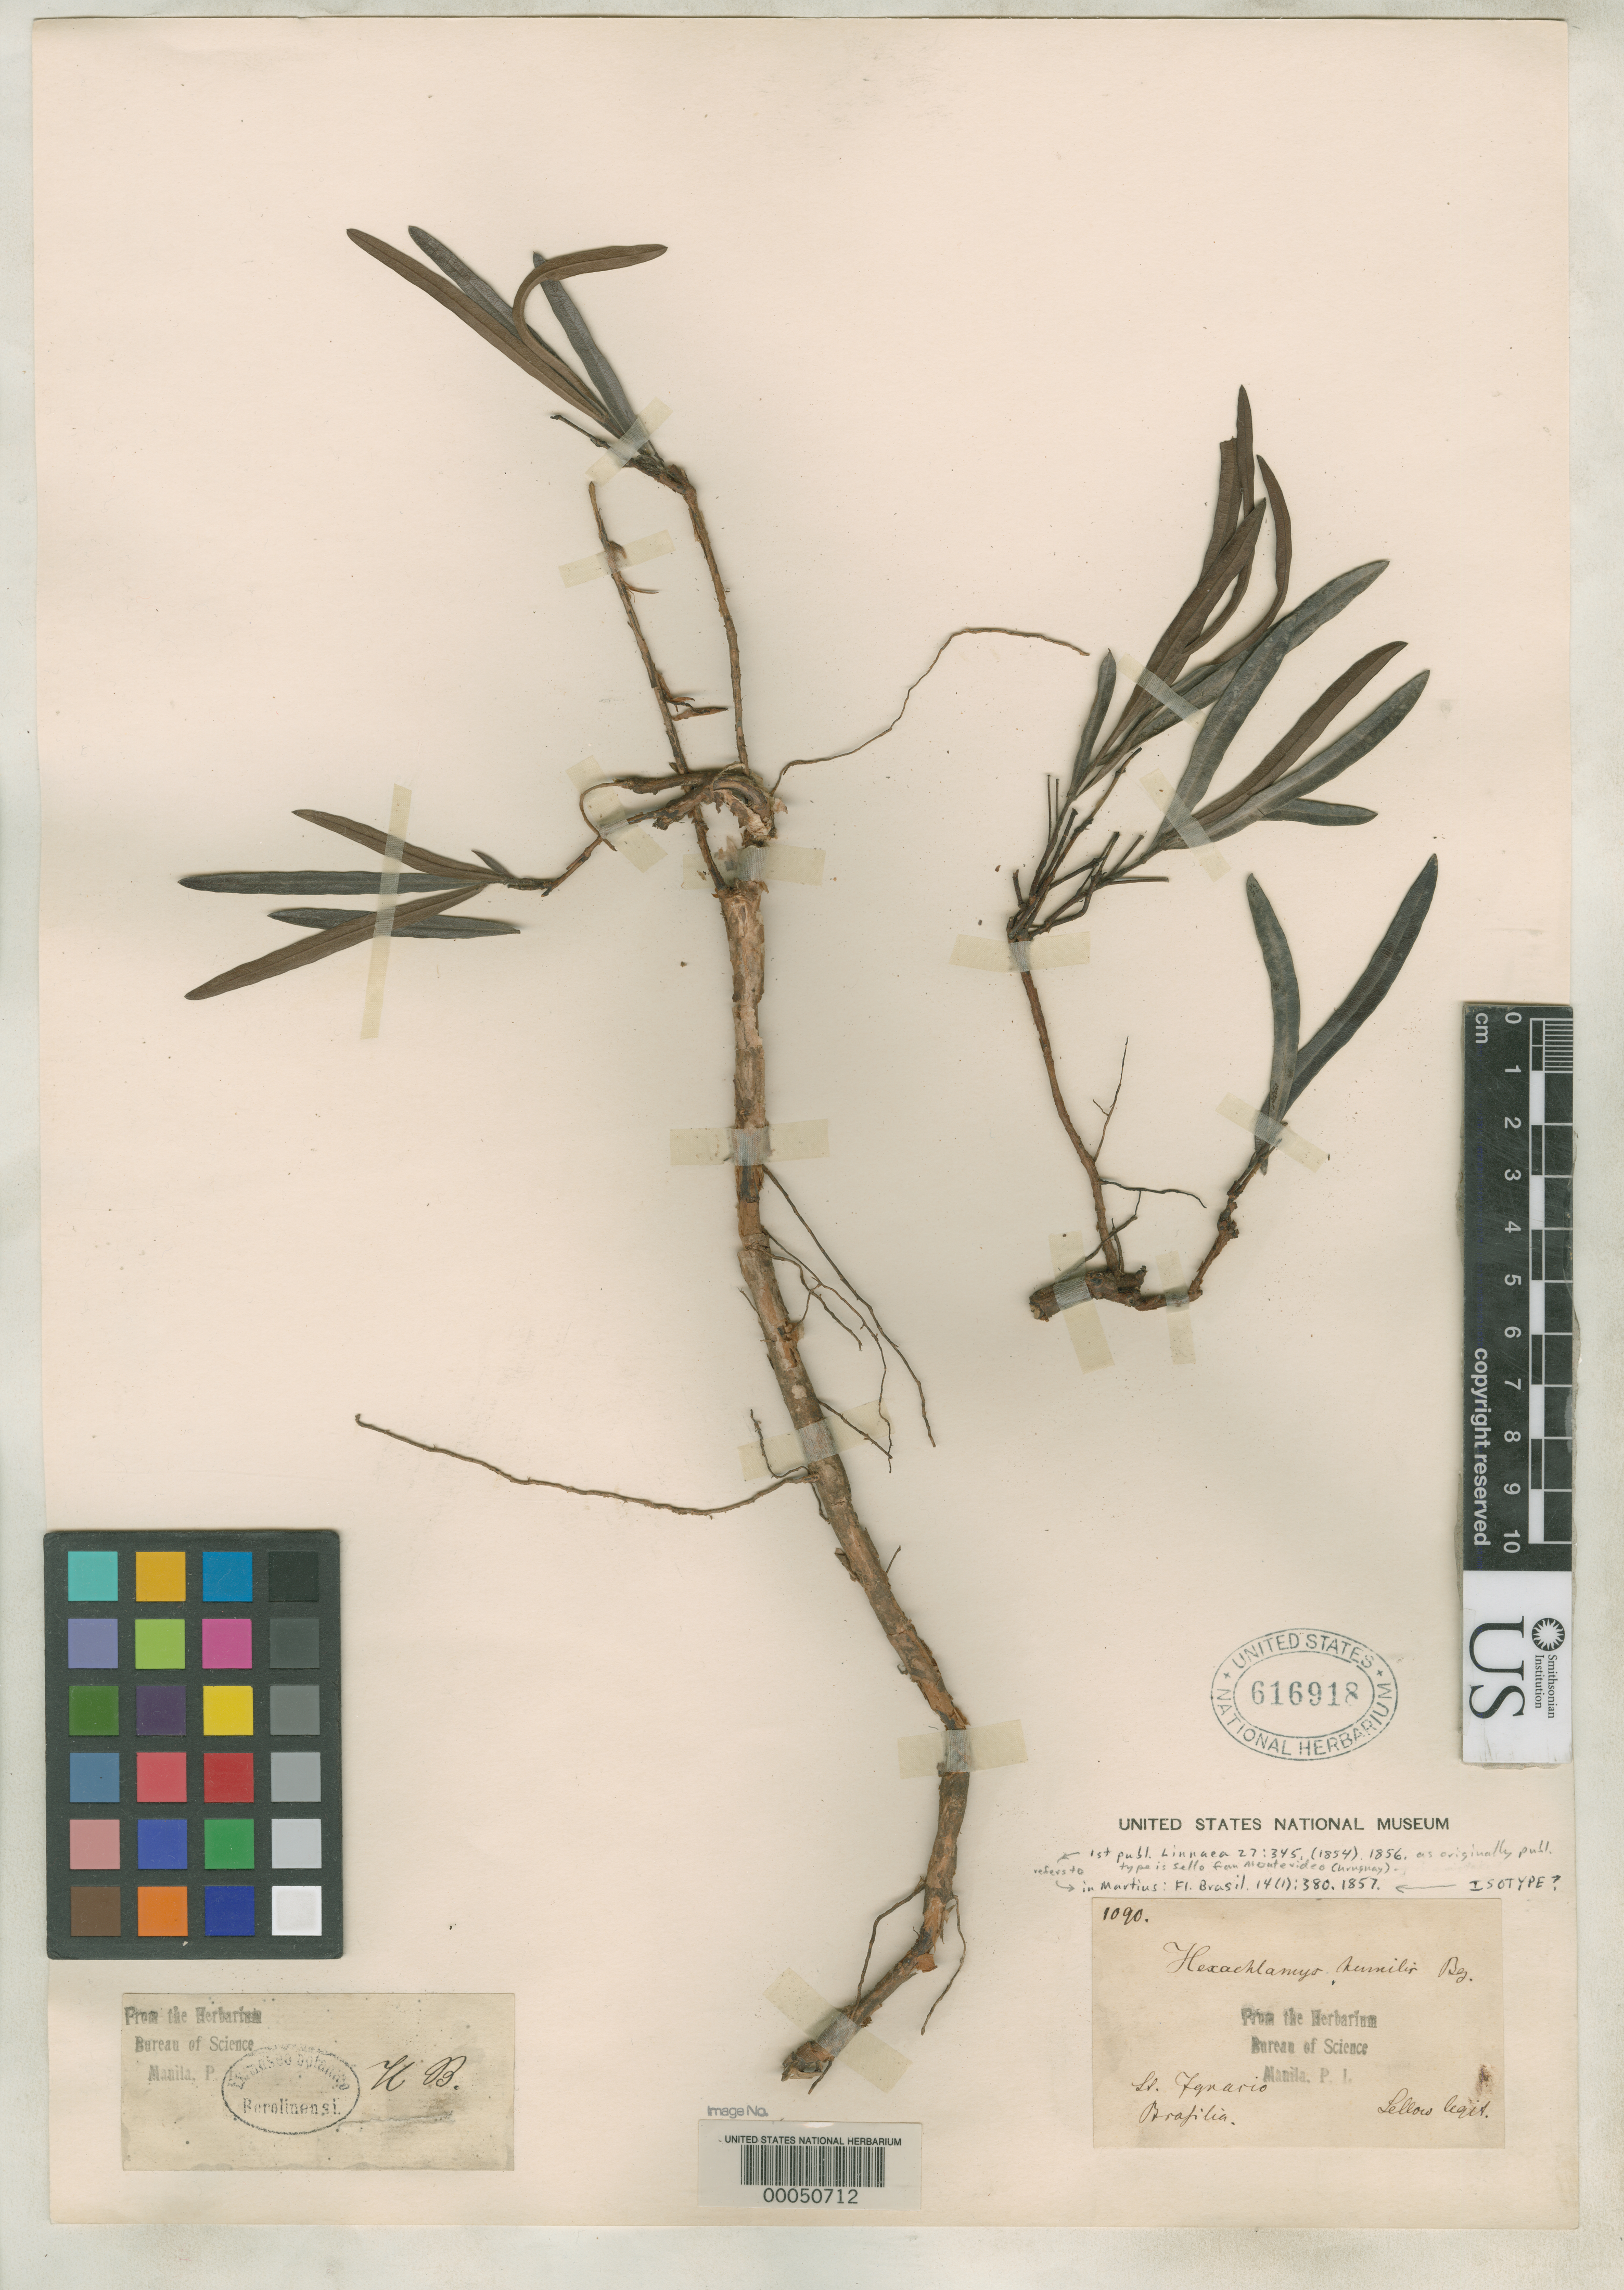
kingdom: Plantae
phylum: Tracheophyta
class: Magnoliopsida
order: Myrtales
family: Myrtaceae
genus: Hexachlamys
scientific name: Hexachlamys humilis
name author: O. Berg in Mart.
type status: Isotype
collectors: F. Sellow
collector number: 1090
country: Brazil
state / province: Paraná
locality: S. Ignacio.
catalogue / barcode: US 616918